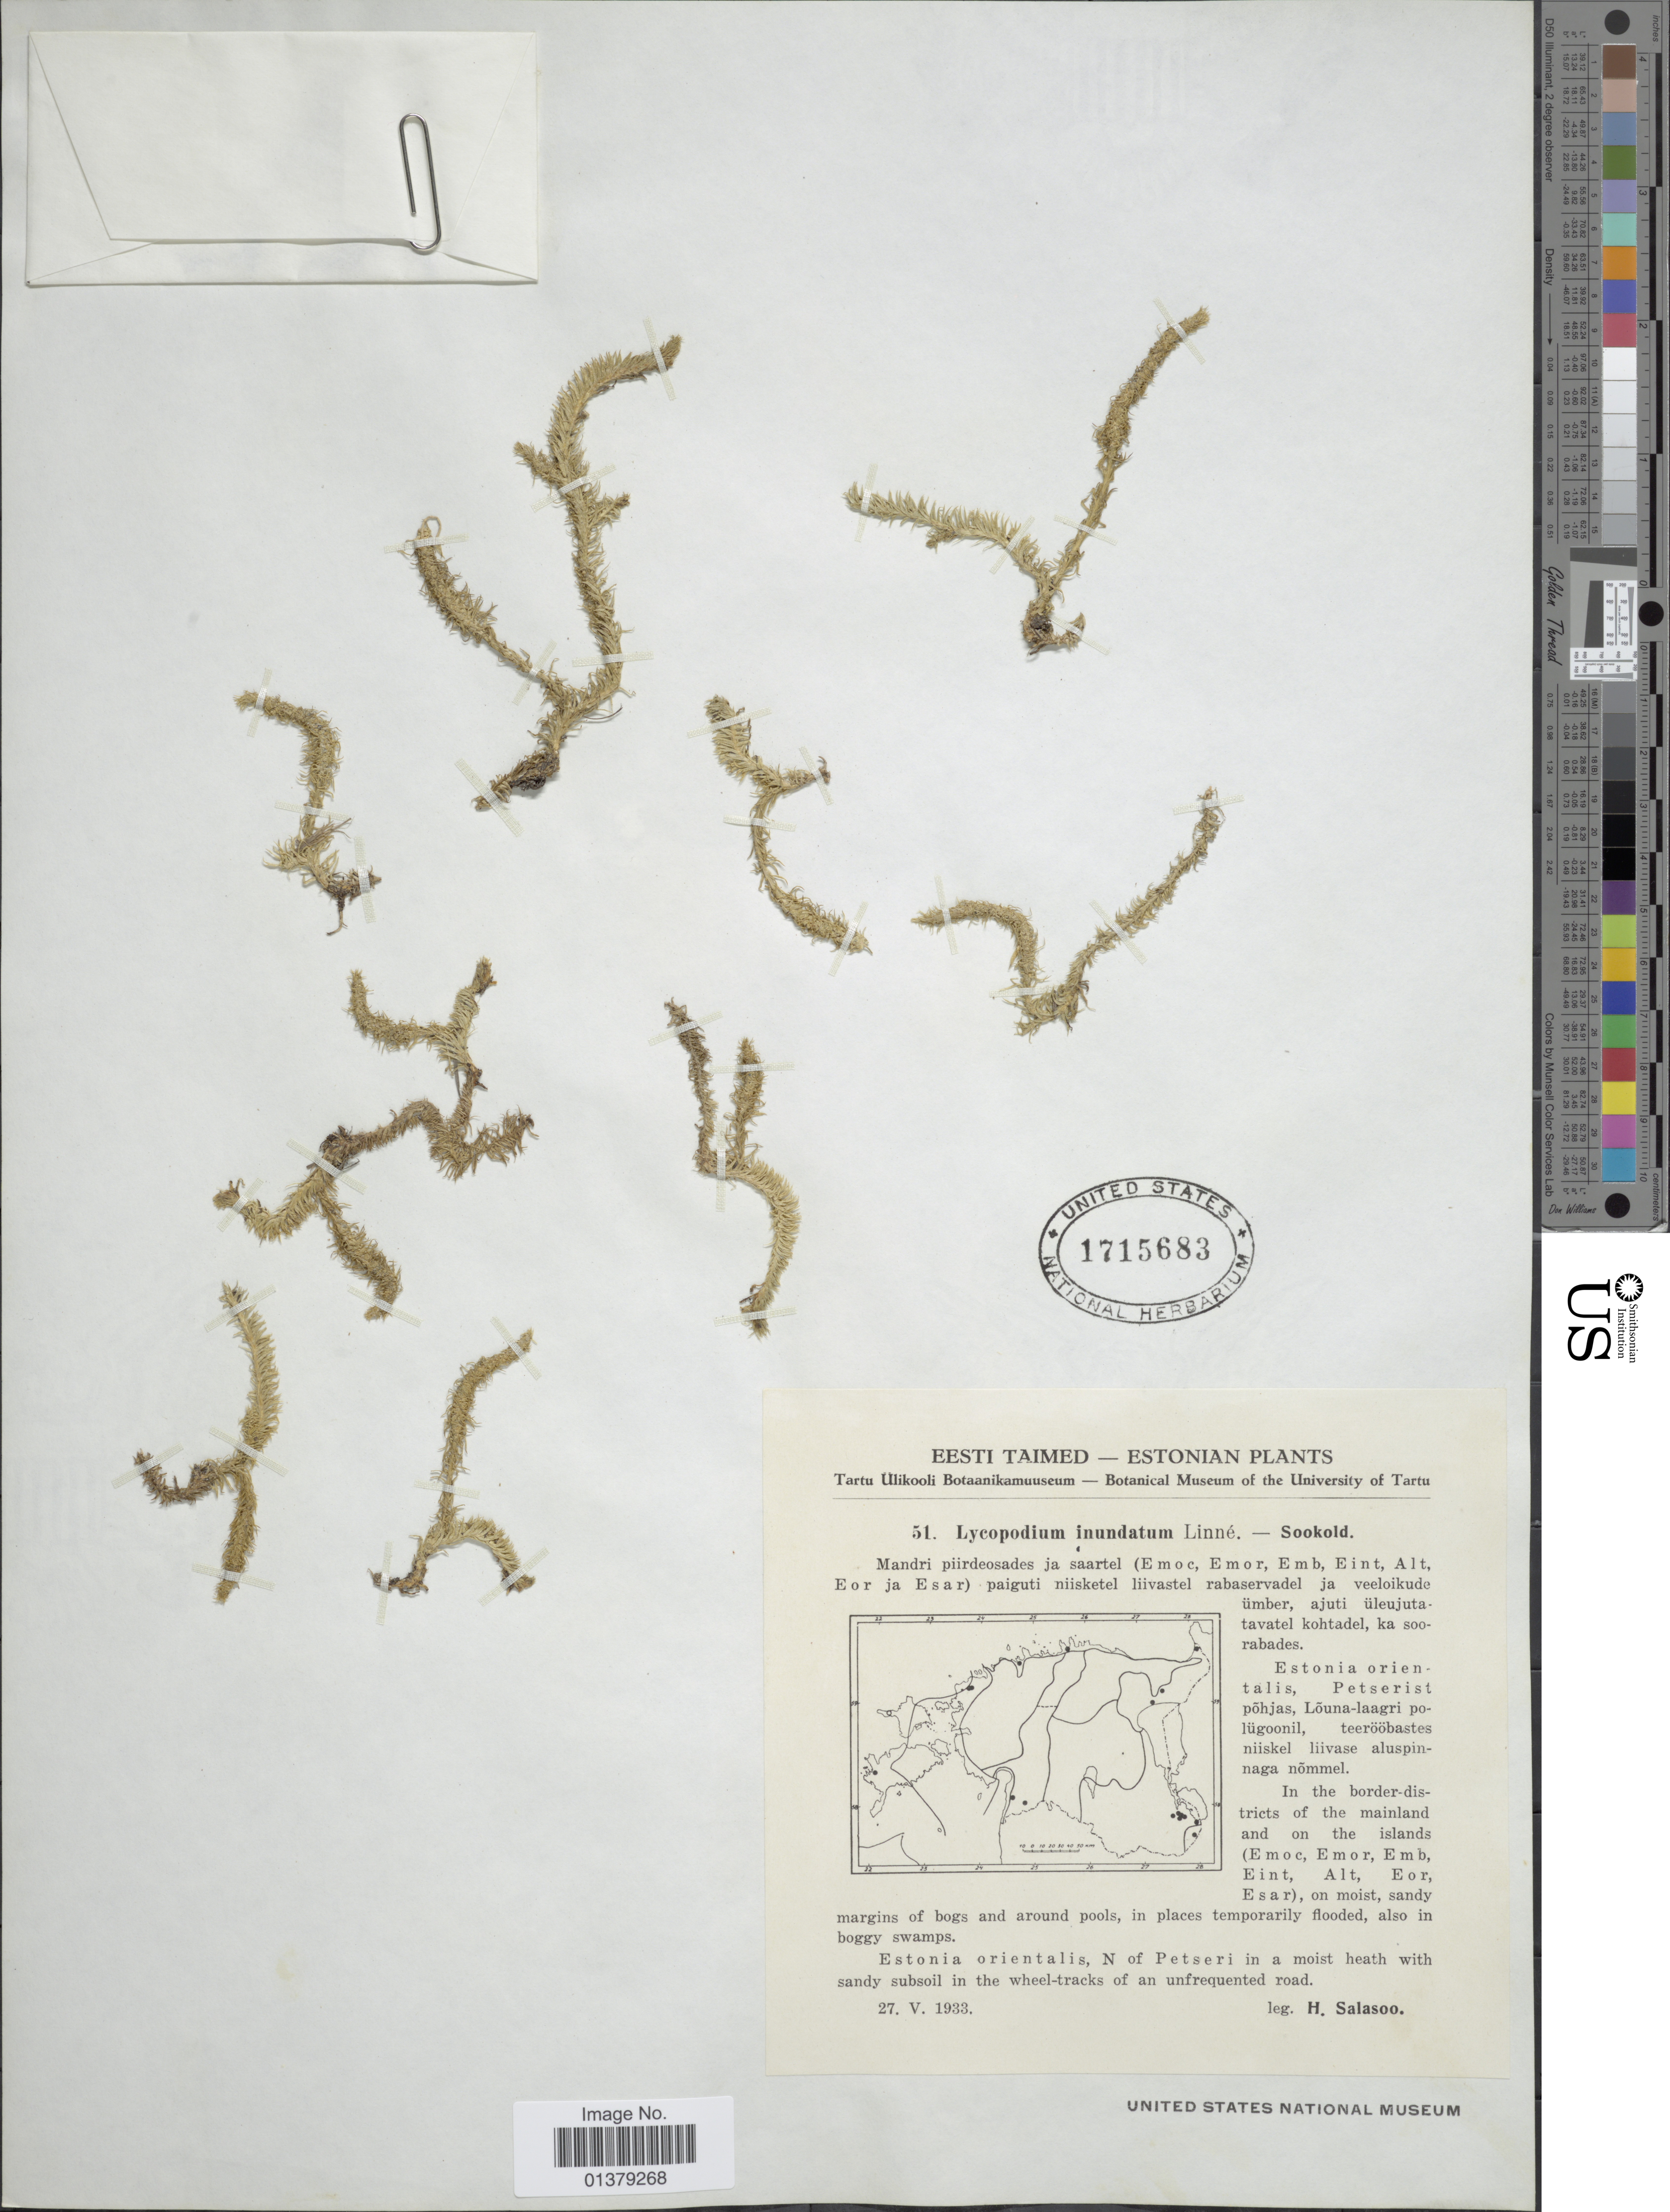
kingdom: Plantae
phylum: Tracheophyta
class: Lycopodiopsida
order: Lycopodiales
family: Lycopodiaceae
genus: Lycopodiella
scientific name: Lycopodiella inundata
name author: (L.) Holub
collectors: H. Salasoo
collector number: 51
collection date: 1933-05-27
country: Estonia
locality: Estonia orientalis, N of Petseri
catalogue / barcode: US 1715683